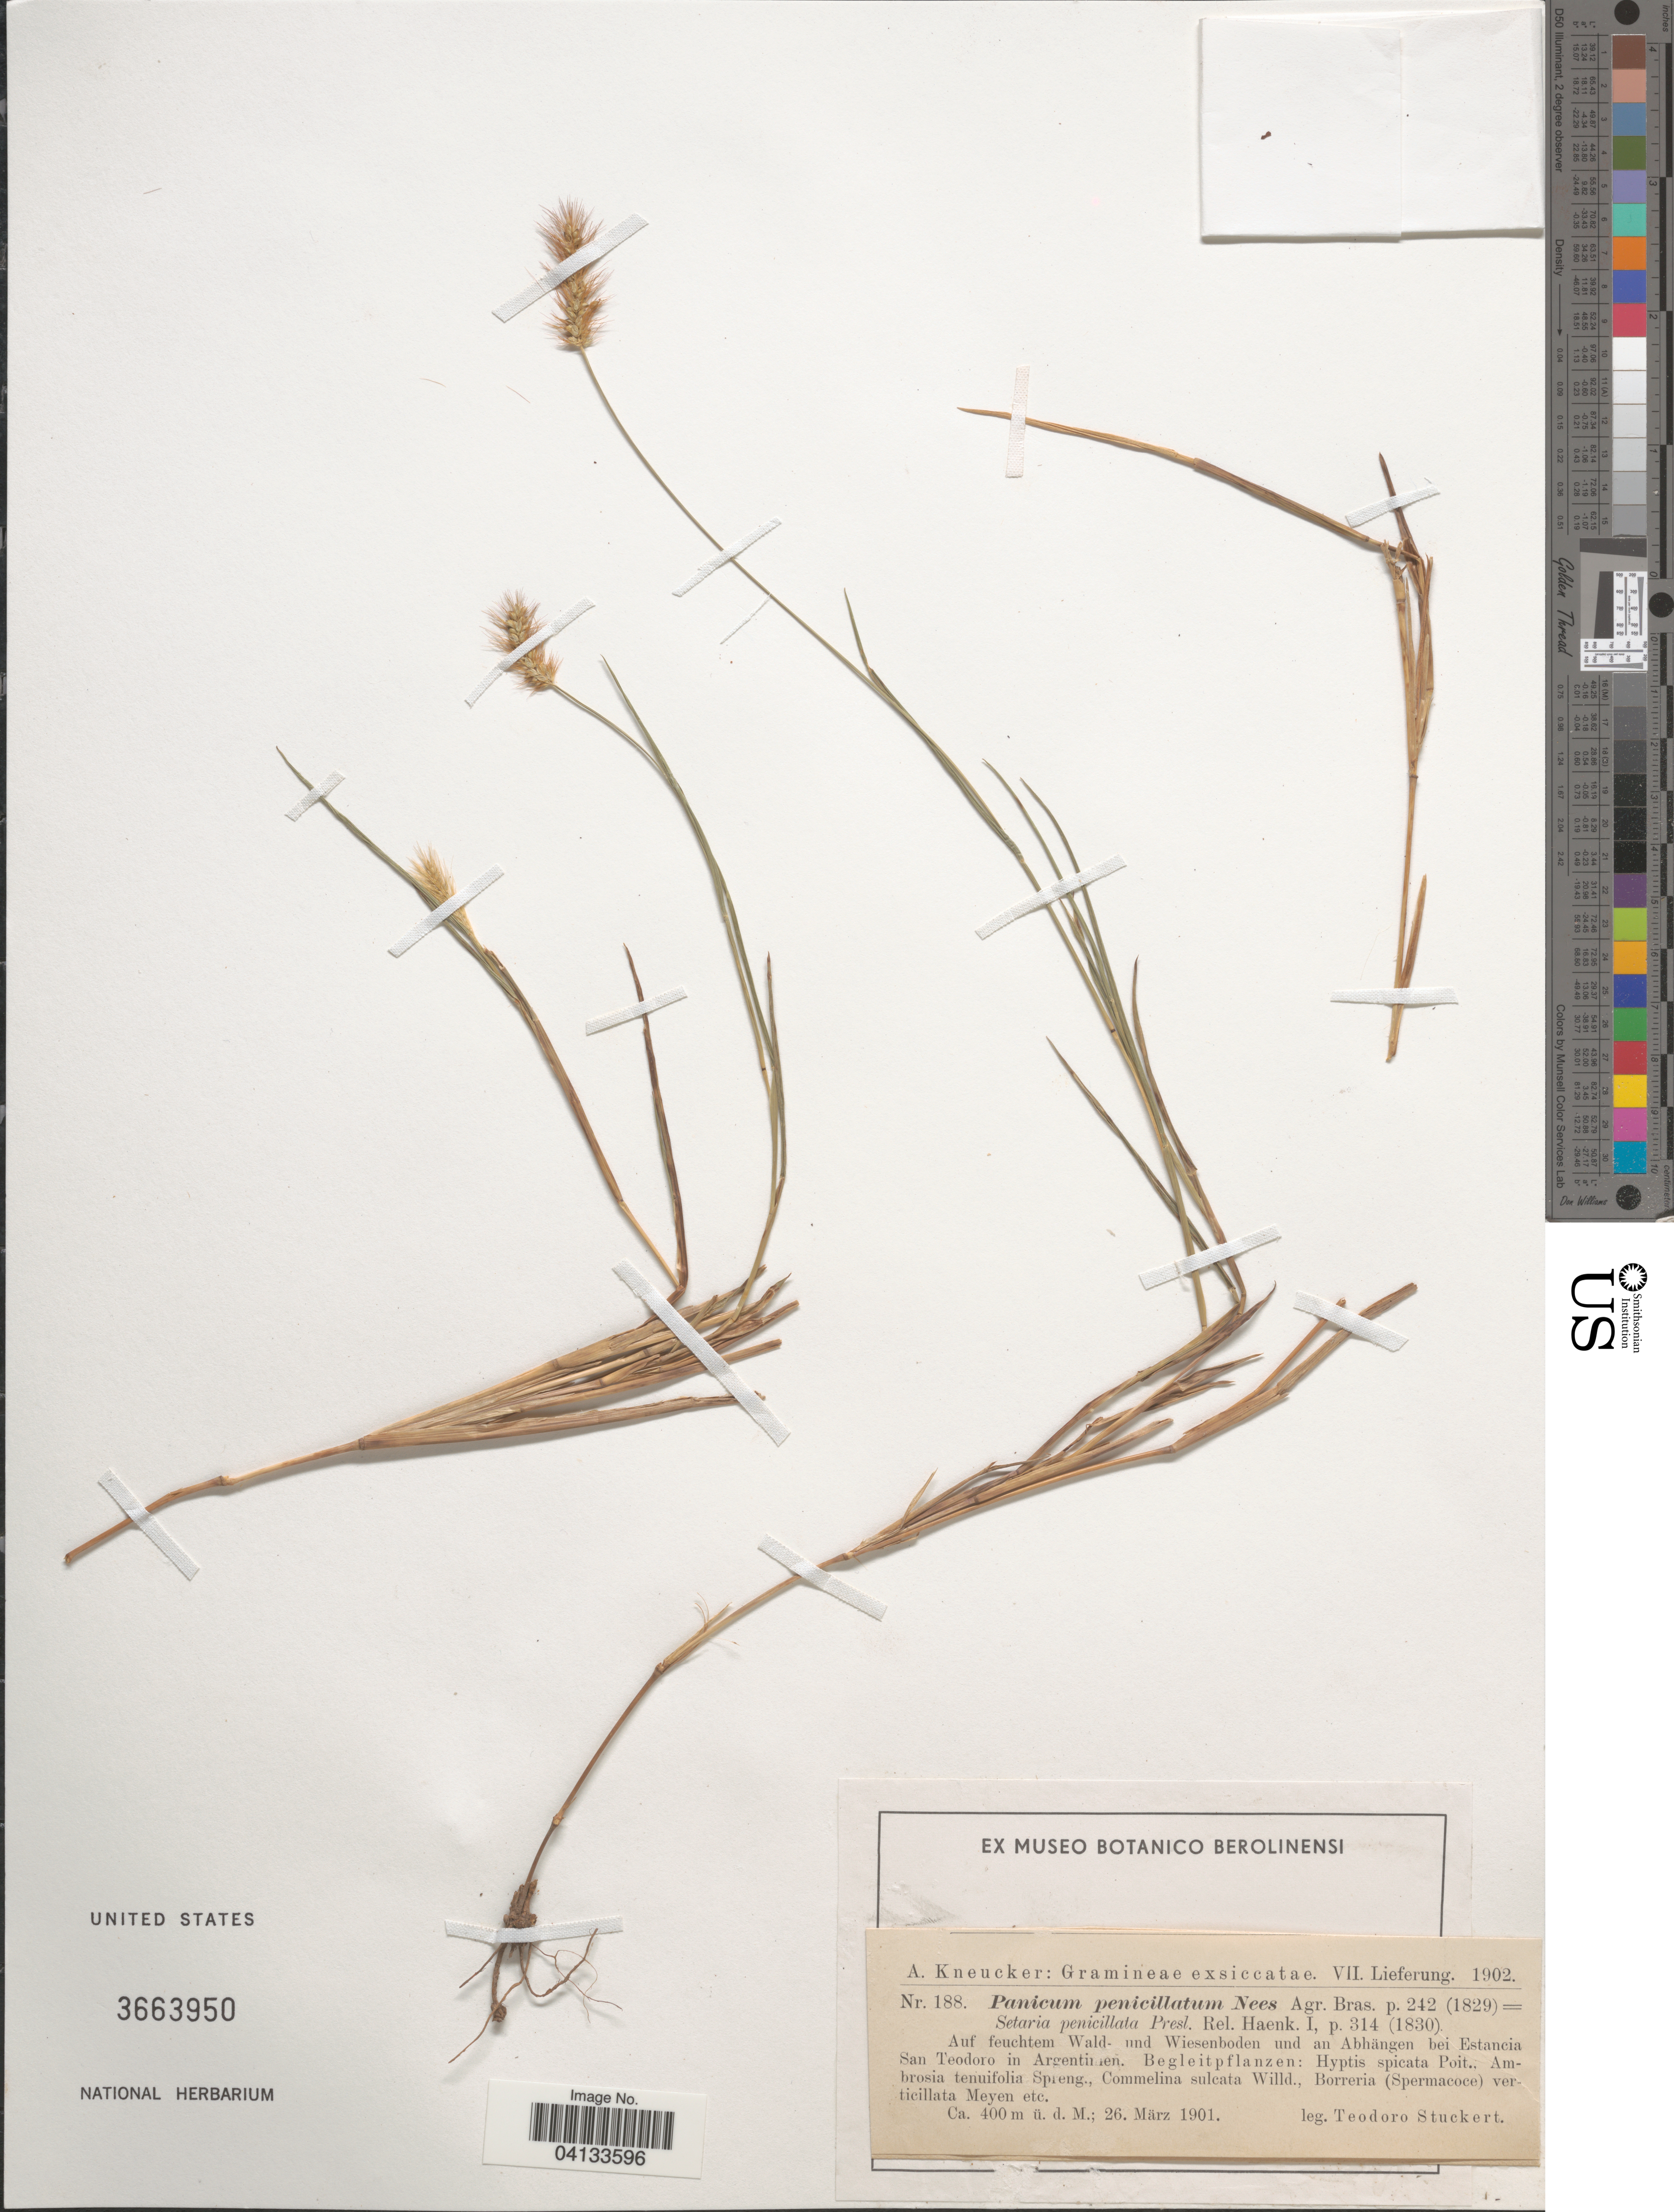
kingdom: Plantae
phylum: Tracheophyta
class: Liliopsida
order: Poales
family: Poaceae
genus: Parodiophyllochloa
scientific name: Parodiophyllochloa penicillata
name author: (Nees ex Trin.) Zuloaga & Morrone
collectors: T. Stuckert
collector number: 188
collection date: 1901-03-26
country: Argentina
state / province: Cordoba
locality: Auf feuchtem Wald- und Wiesenboden und an Abhängen bei Estancia San Teodoro in Argentinen.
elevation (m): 400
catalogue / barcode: US 3663950